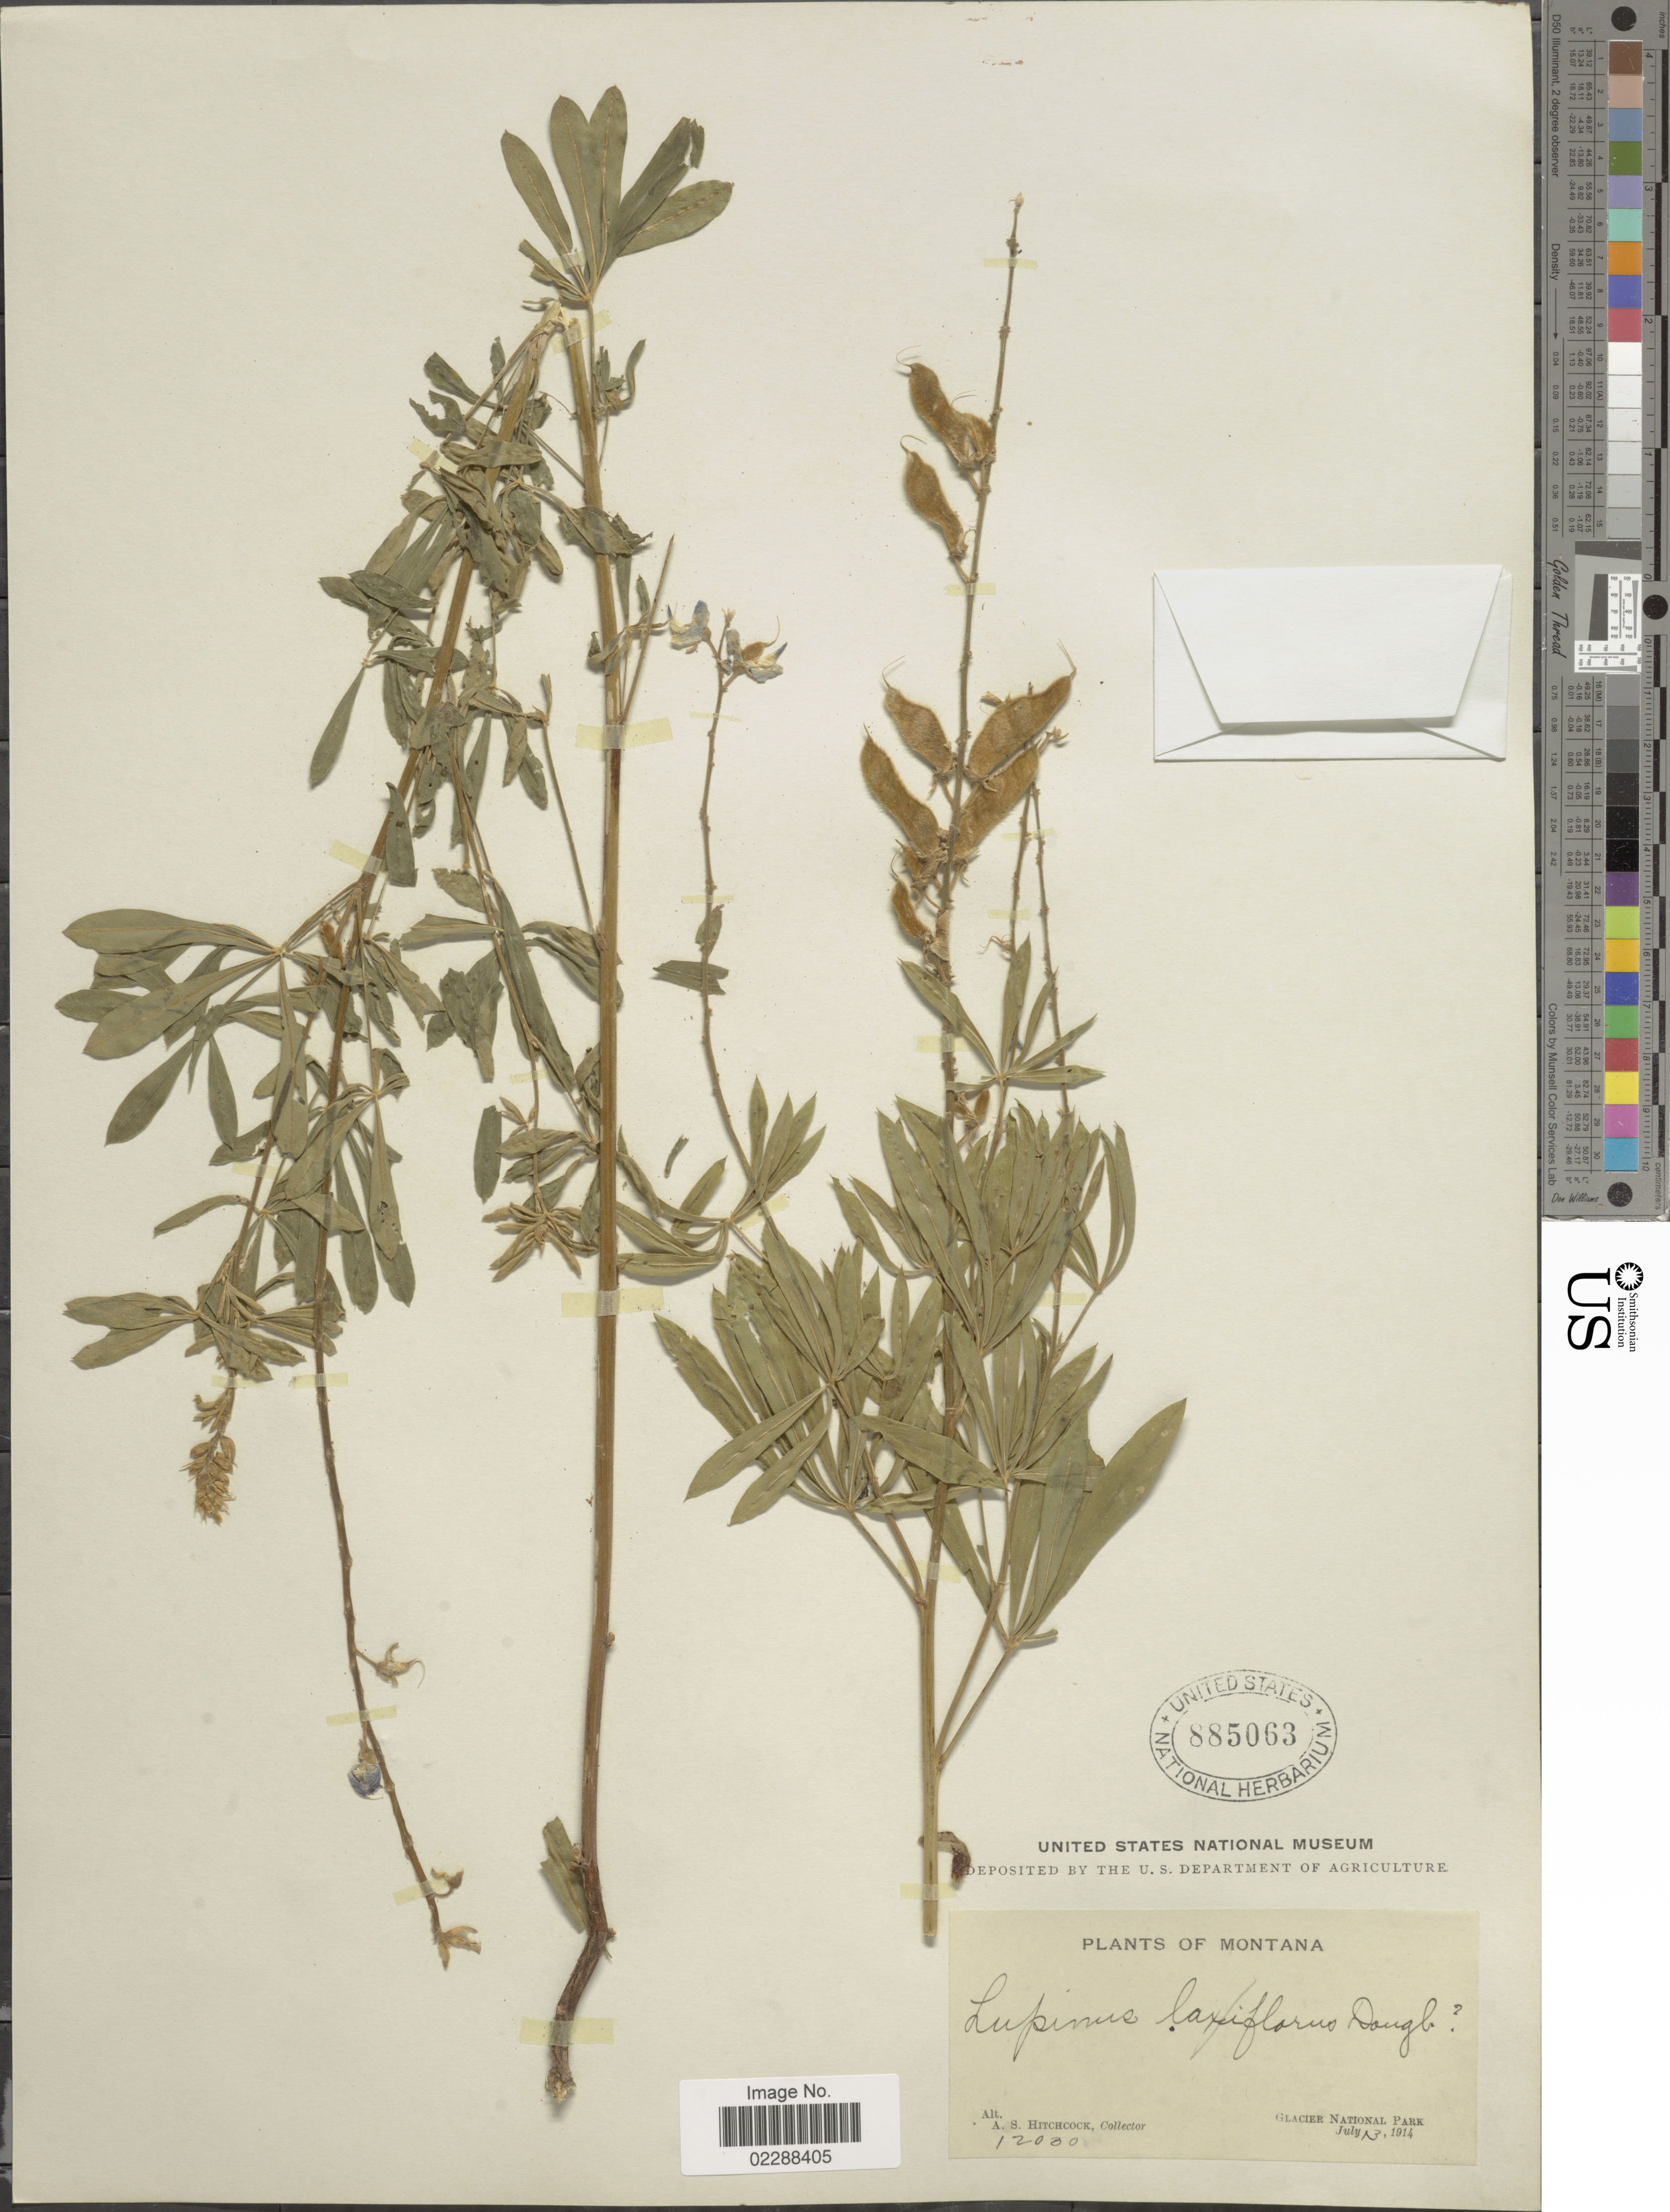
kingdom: Plantae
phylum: Tracheophyta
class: Magnoliopsida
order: Fabales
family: Fabaceae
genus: Lupinus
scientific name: Lupinus sp.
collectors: A. S. Hitchcock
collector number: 12030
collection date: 1914-07-13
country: United States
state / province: Montana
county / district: Flathead / Glacier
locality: Glacier National Park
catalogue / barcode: US 885063